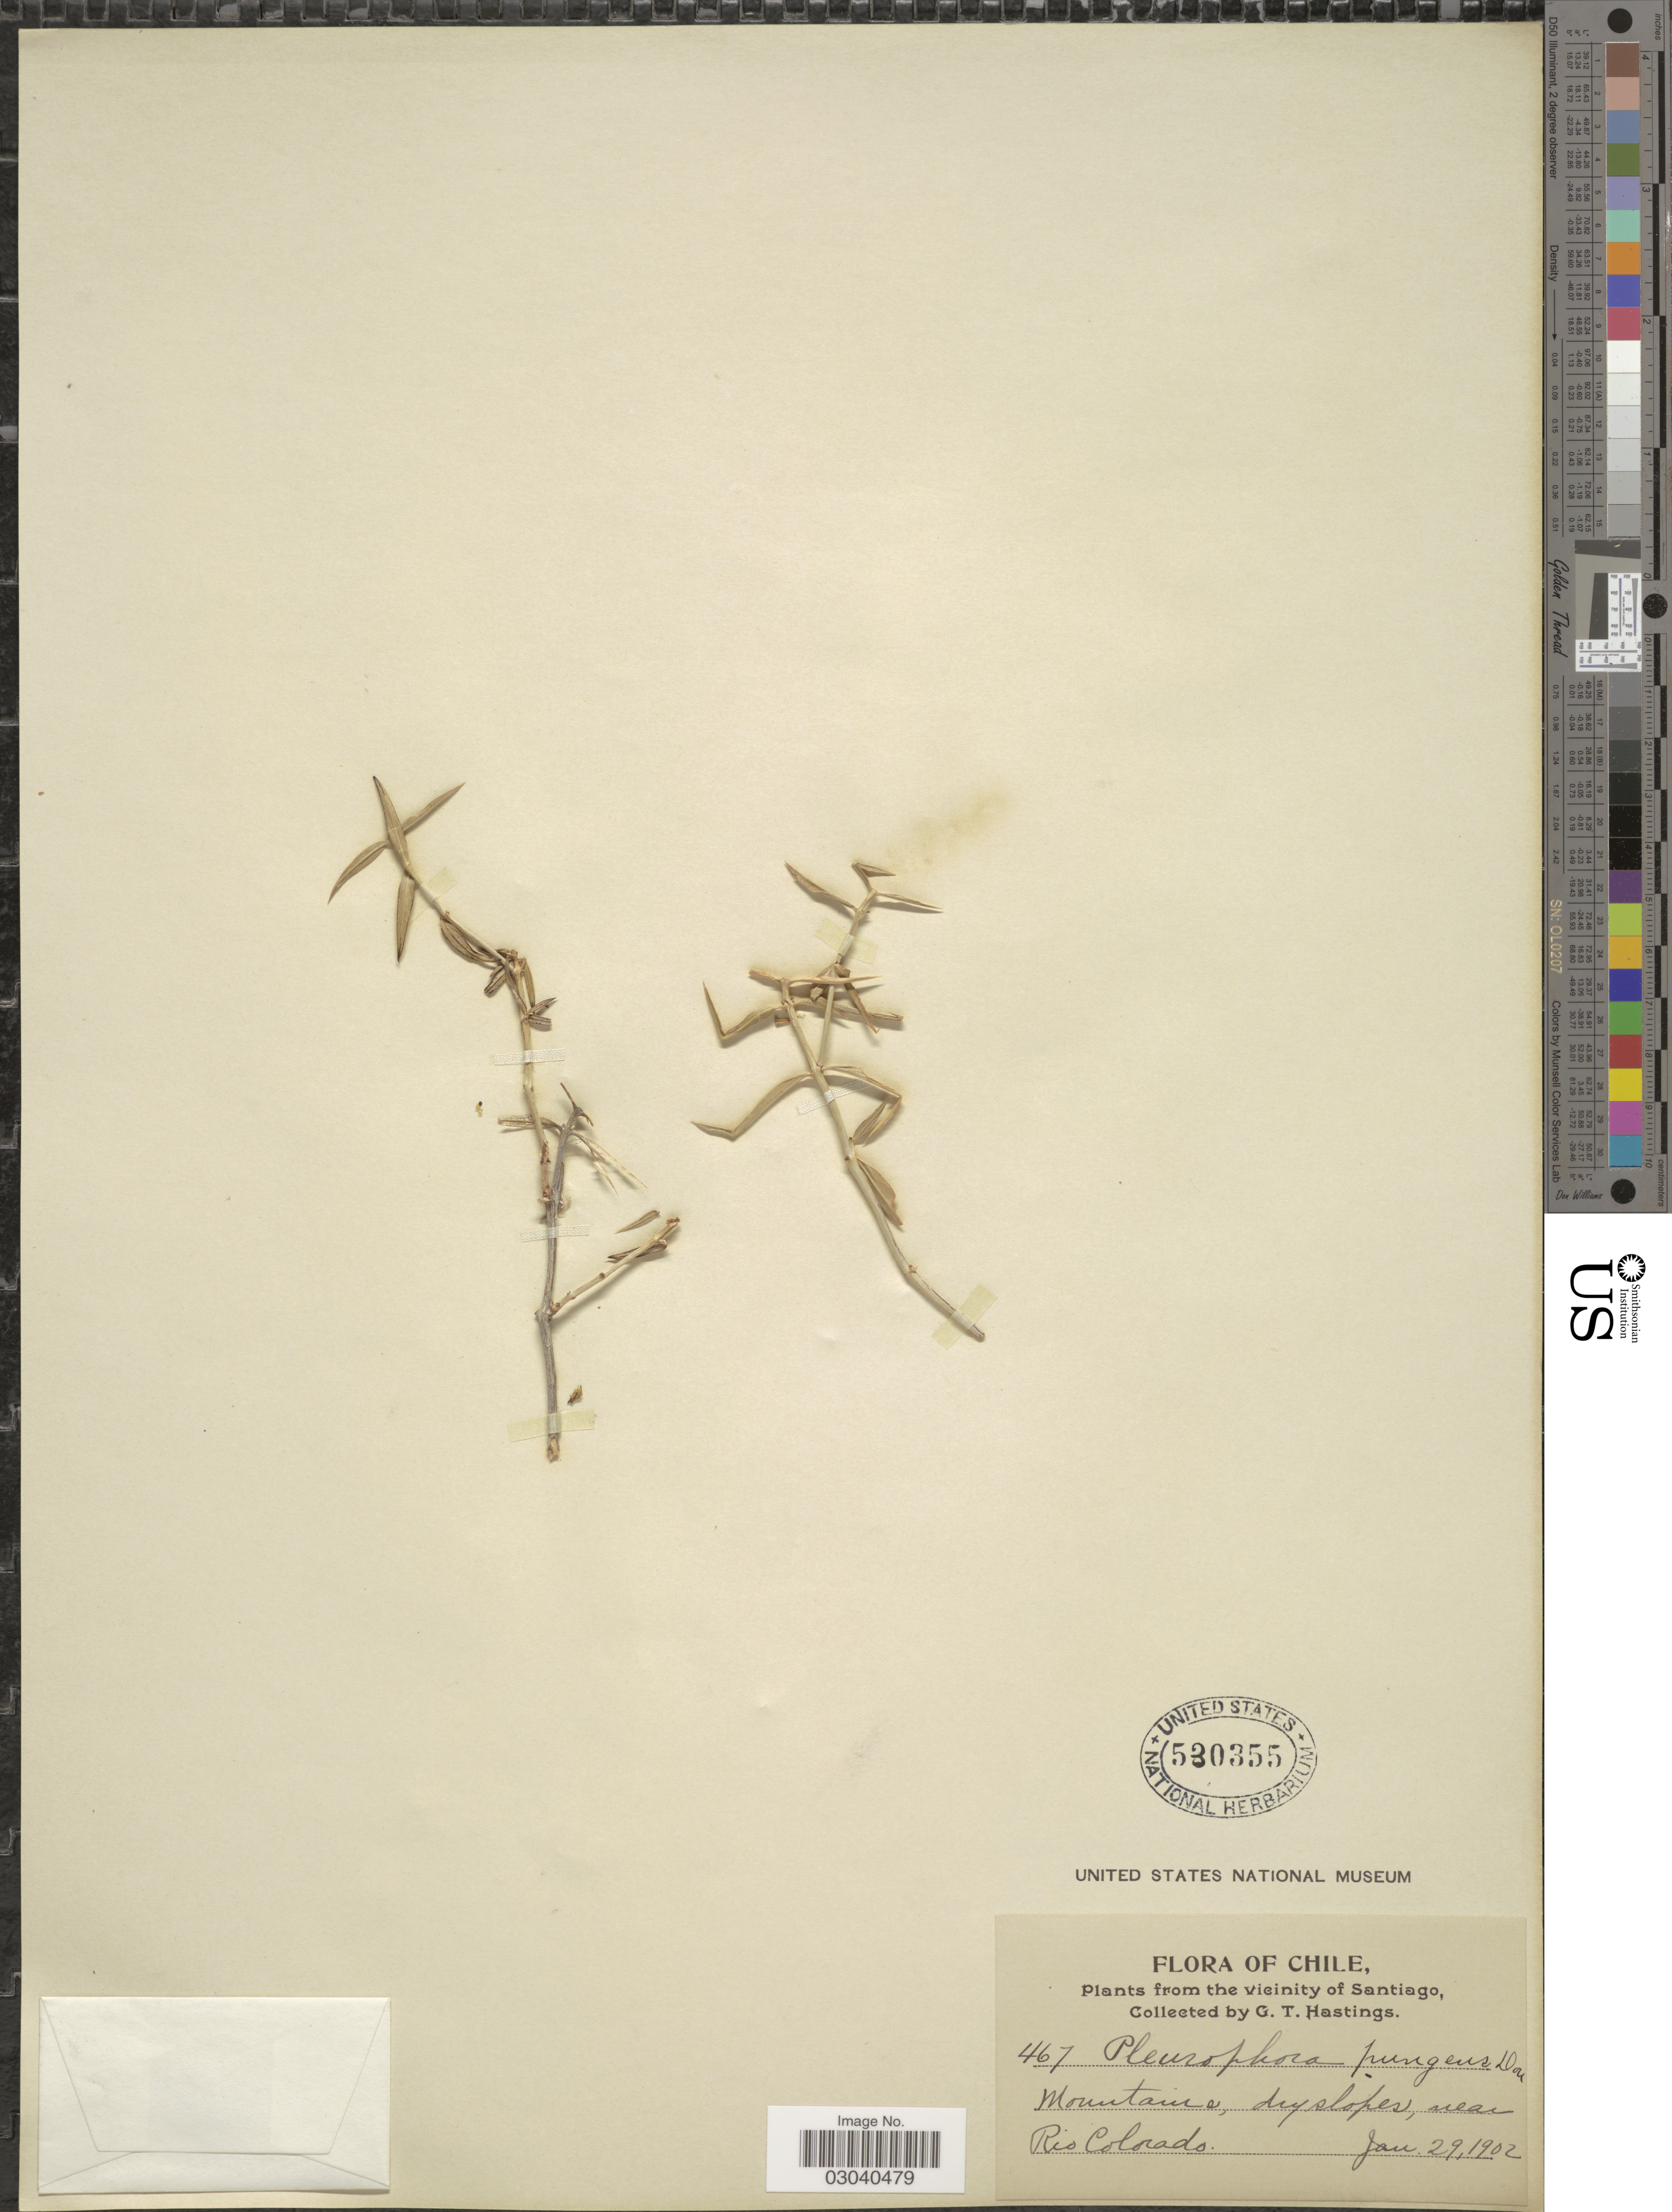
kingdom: Plantae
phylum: Tracheophyta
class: Magnoliopsida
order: Myrtales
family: Lythraceae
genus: Pleurophora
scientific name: Pleurophora pungens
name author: D. Don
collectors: G. Hastings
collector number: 467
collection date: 1902-01-29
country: Chile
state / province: Región Metropolitana (RM)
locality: Vicinity of Santiago. Mountains, dry slopes, near Rio Colorado.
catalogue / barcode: US 530355